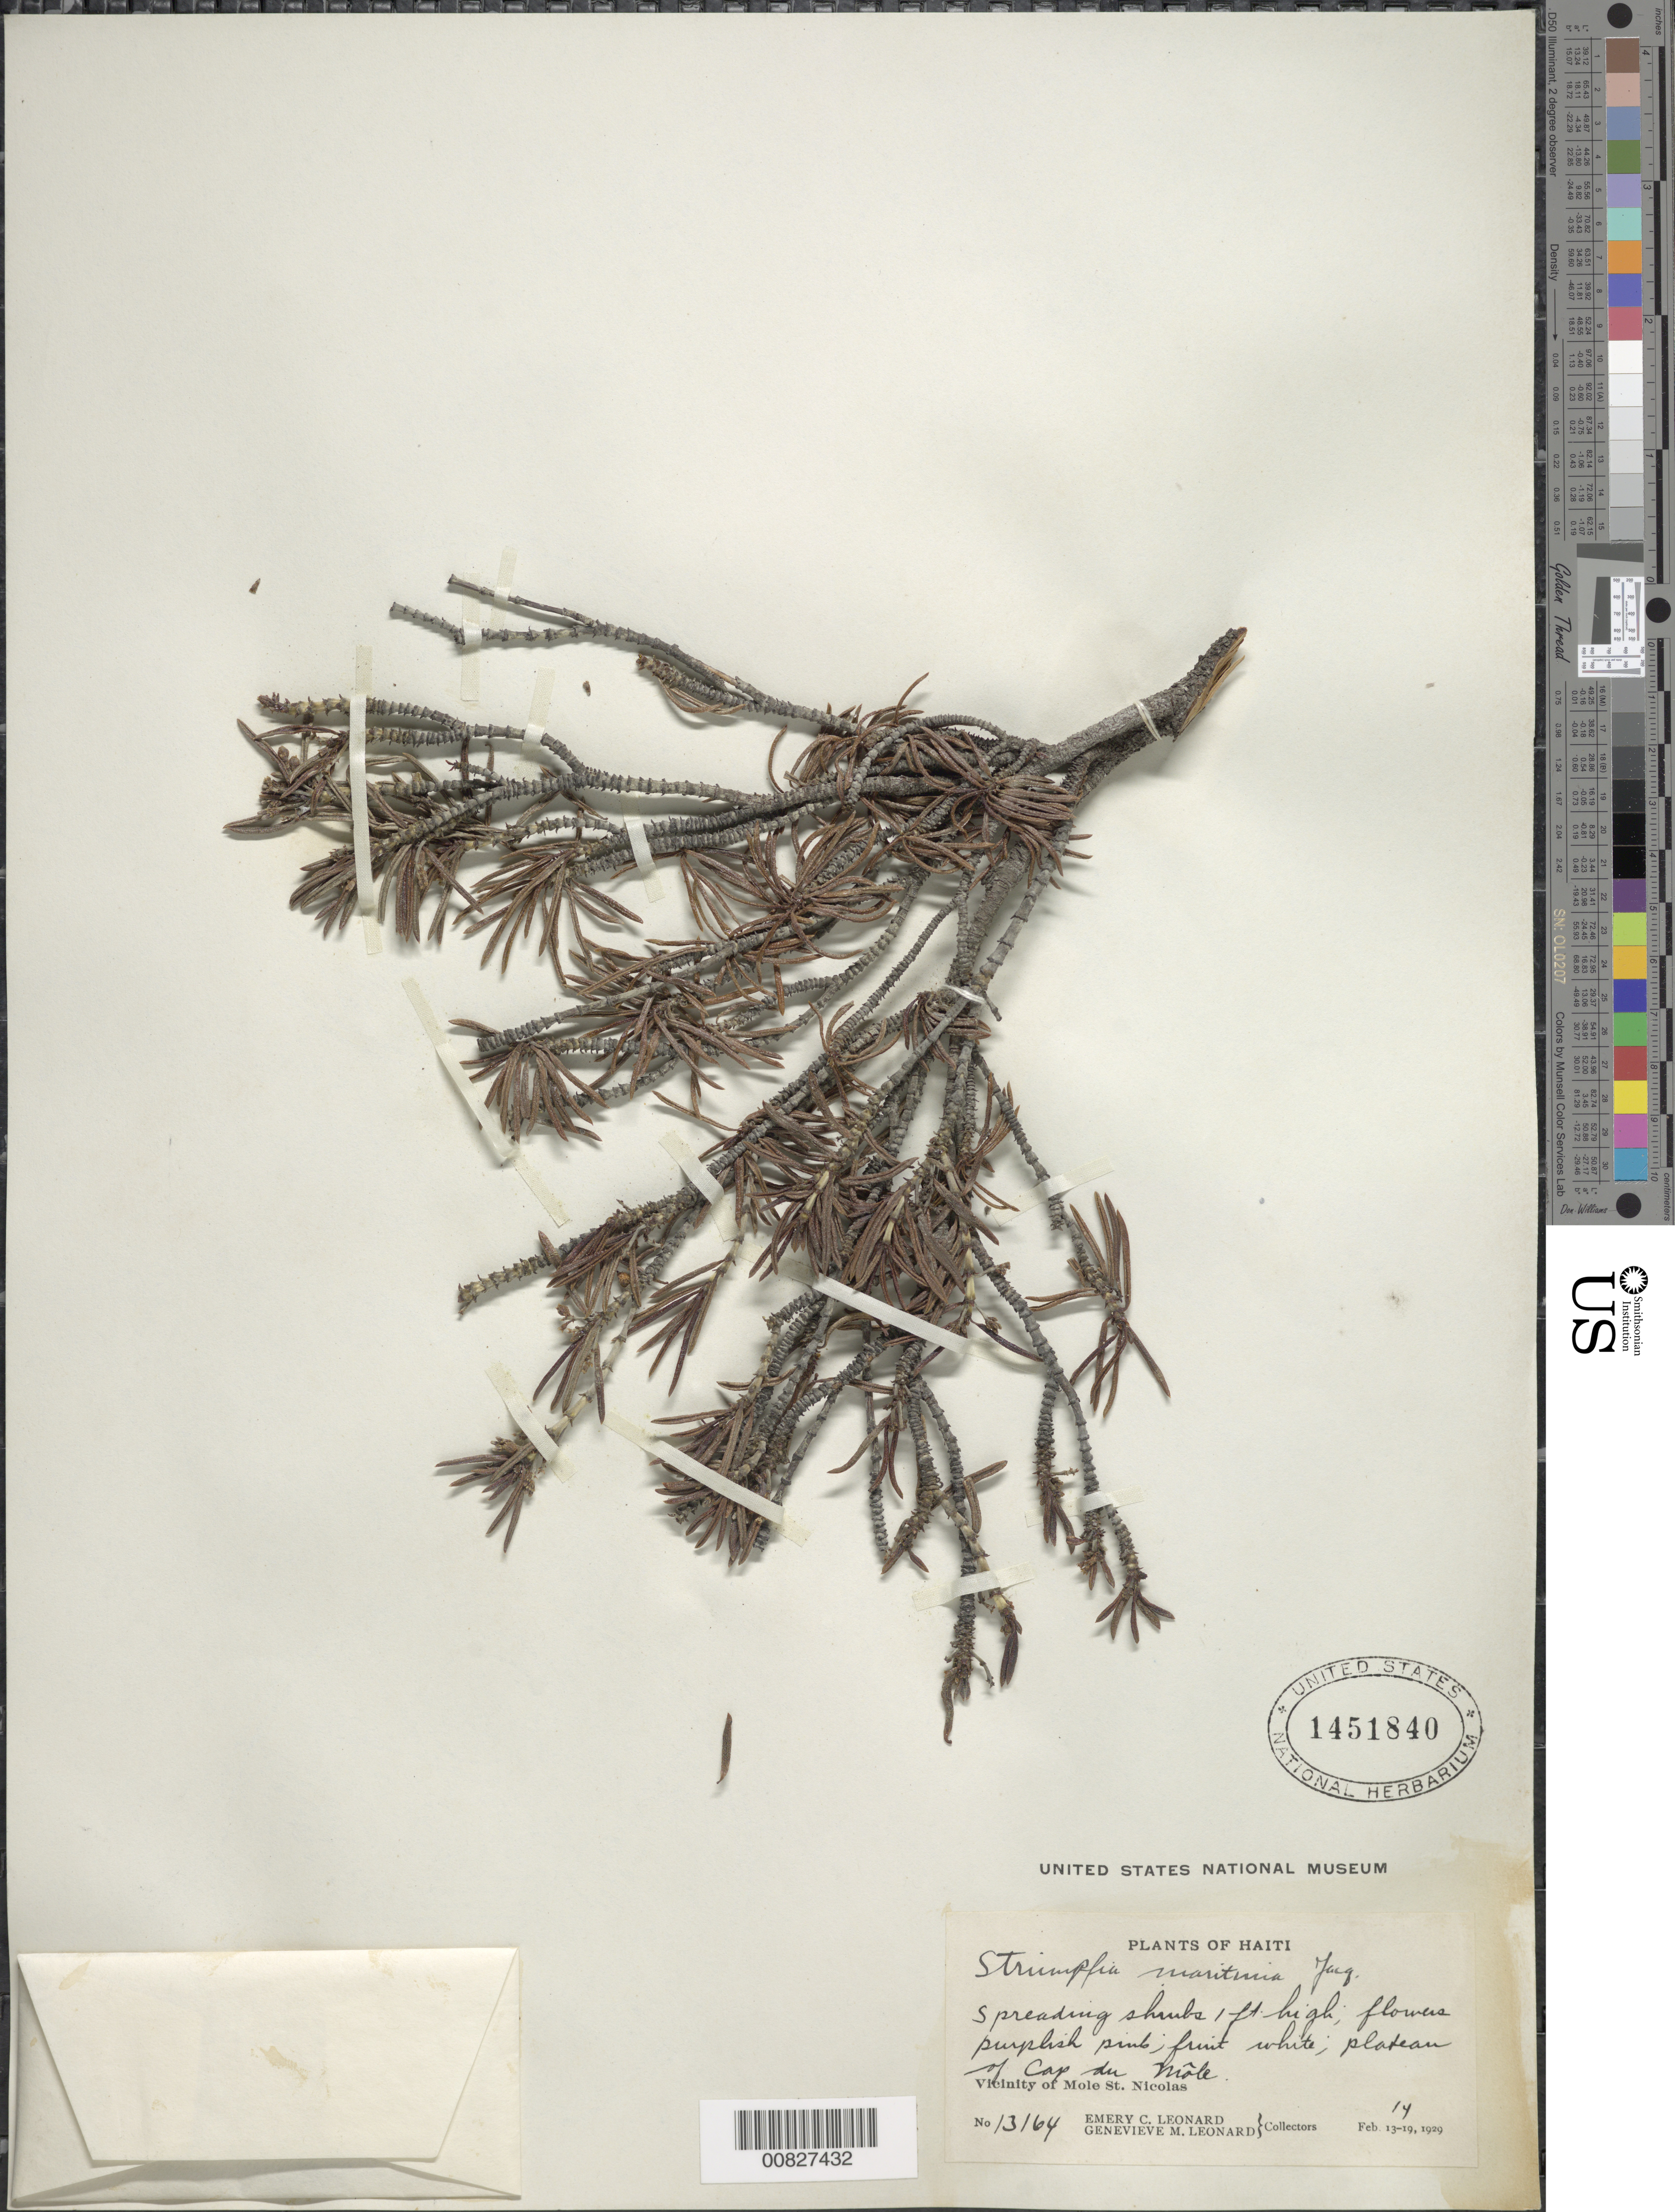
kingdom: Plantae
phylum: Tracheophyta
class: Magnoliopsida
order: Gentianales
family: Rubiaceae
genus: Strumpfia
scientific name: Strumpfia maritima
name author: Jacq.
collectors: E. C. Leonard & G. M. Leonard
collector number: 13164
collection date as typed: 14 Feb 1929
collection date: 1929-02-14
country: Haiti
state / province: Nord-Ouest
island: Hispaniola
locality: Vicinity of Mole St. Nicolas, Cap du Môle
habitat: Plateau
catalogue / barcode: US 1451840